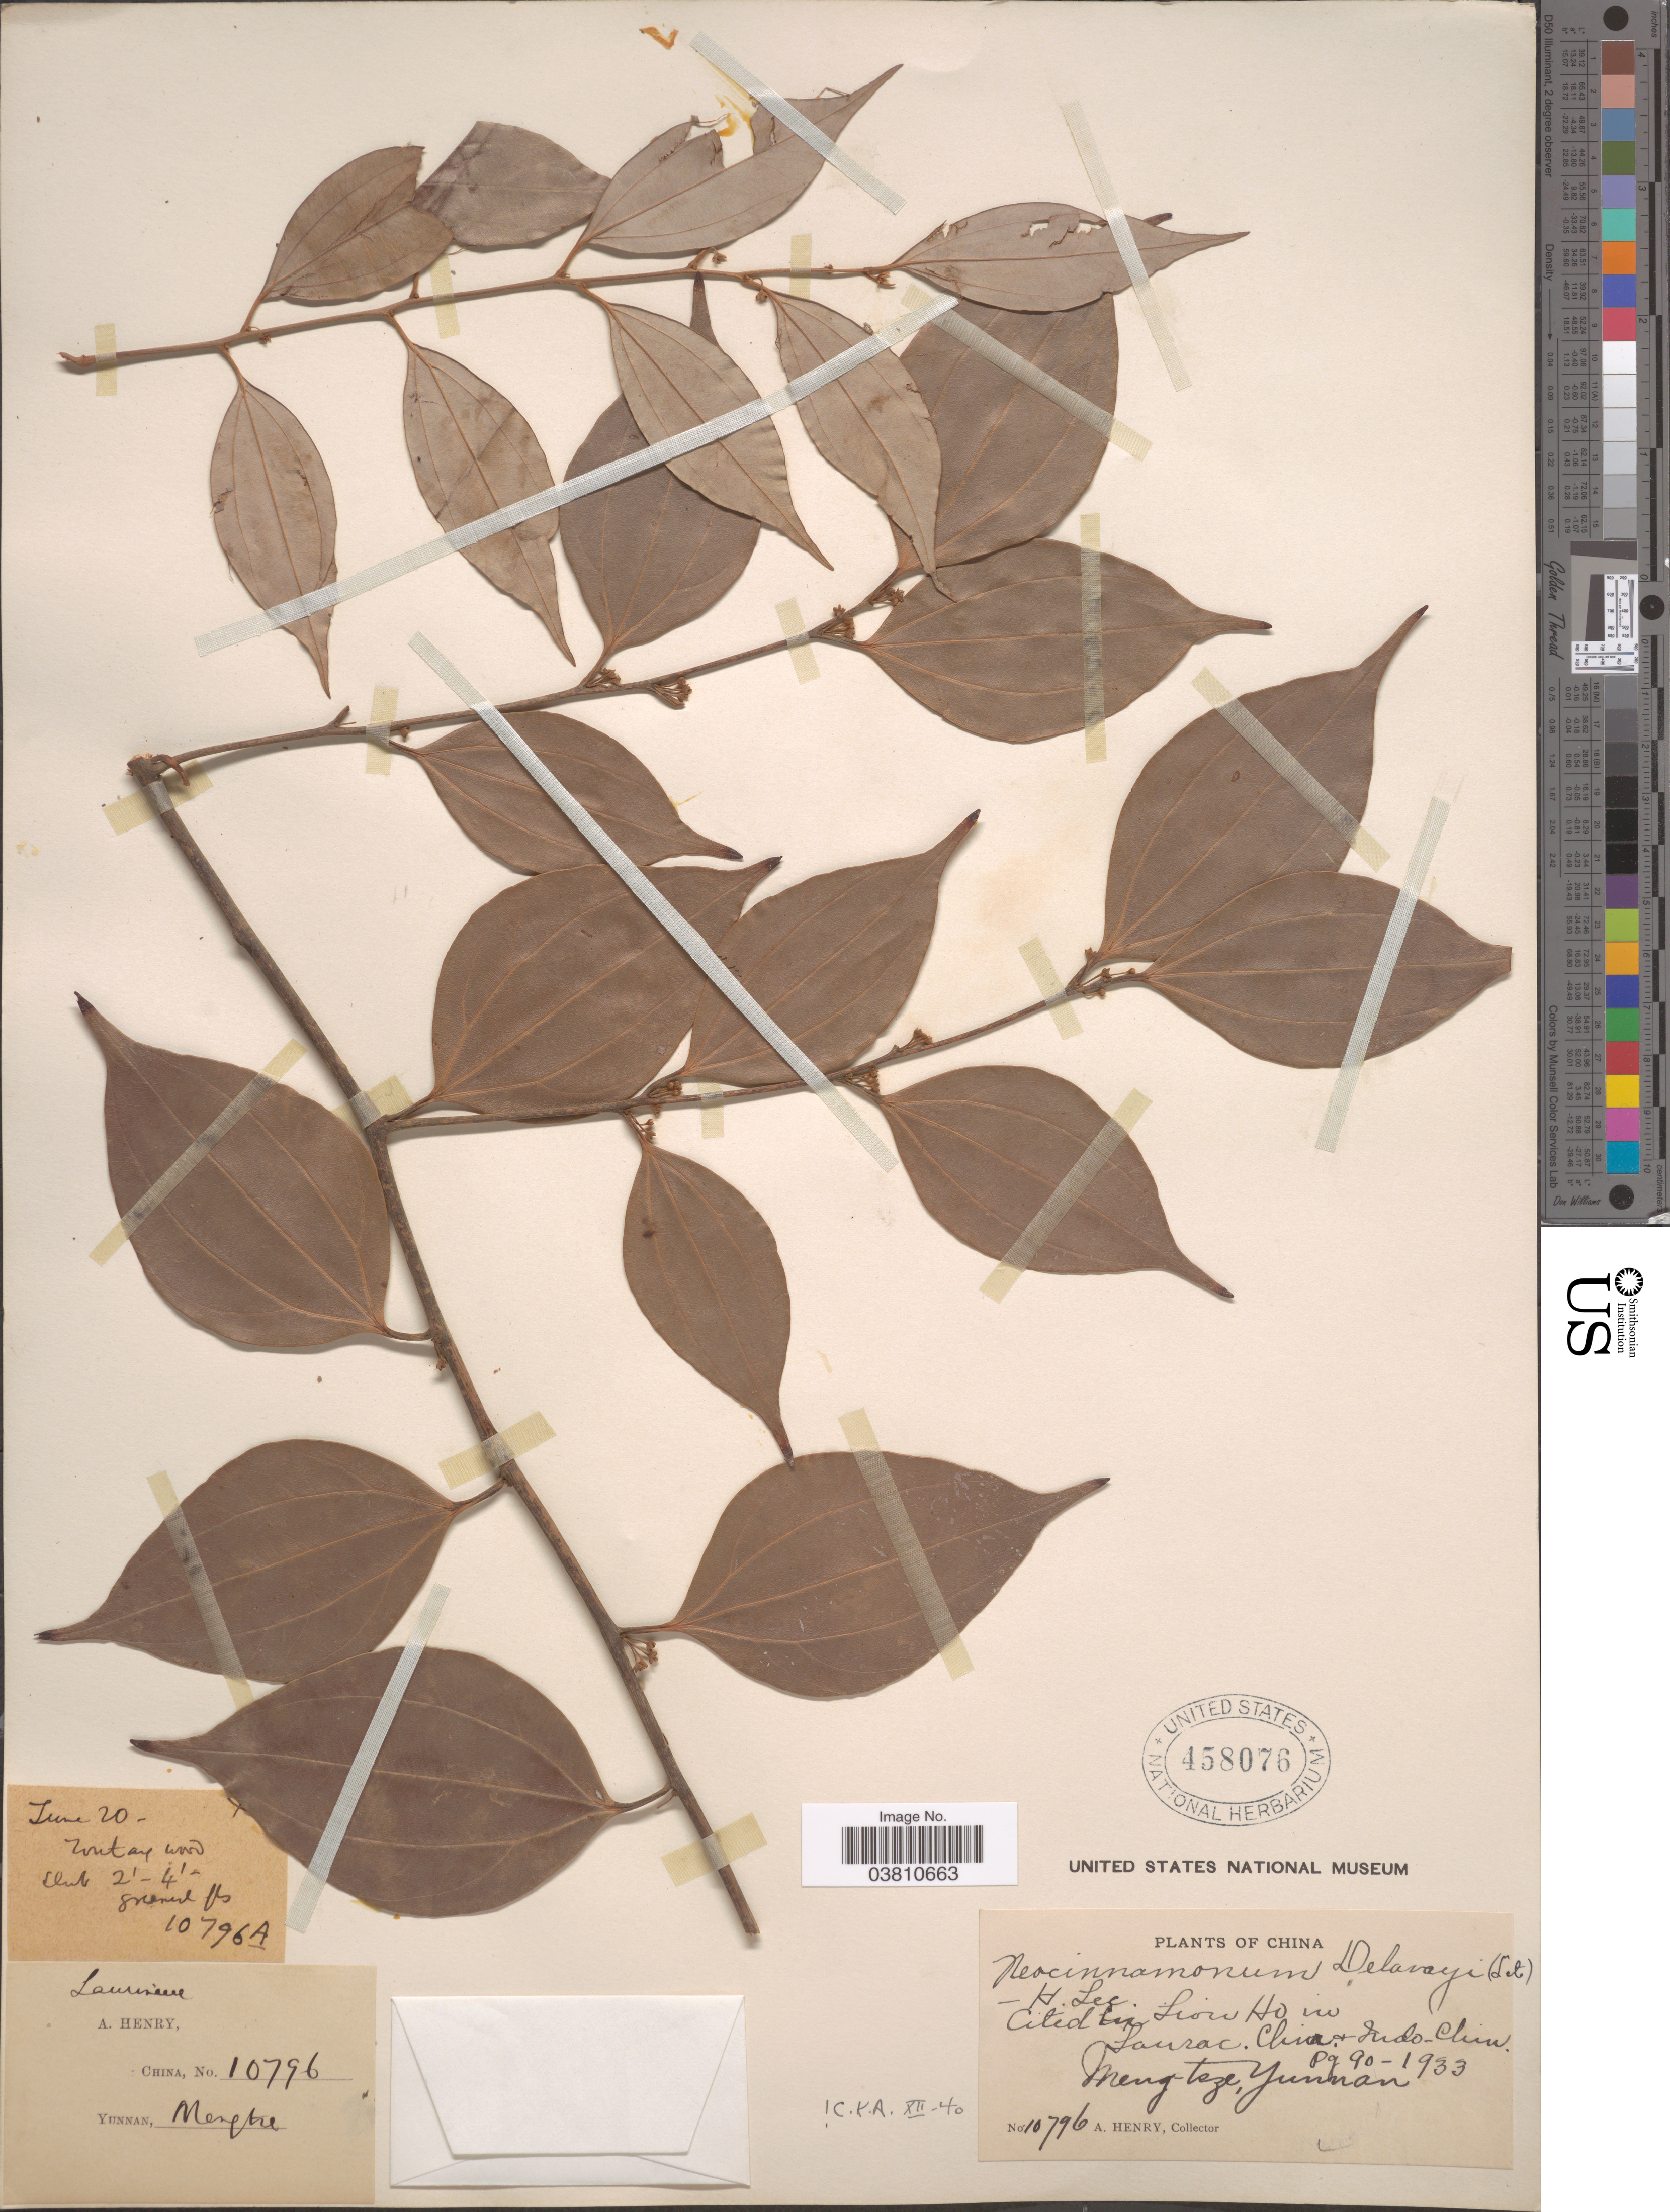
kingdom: Plantae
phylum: Tracheophyta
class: Magnoliopsida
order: Laurales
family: Lauraceae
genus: Neocinnamomum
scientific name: Neocinnamomum delavayi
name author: H. Liu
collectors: A. Henry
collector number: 10796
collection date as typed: Transcribed d/m/y: /6/20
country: China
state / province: Yunnan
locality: Meng-tsze.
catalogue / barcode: US 458076